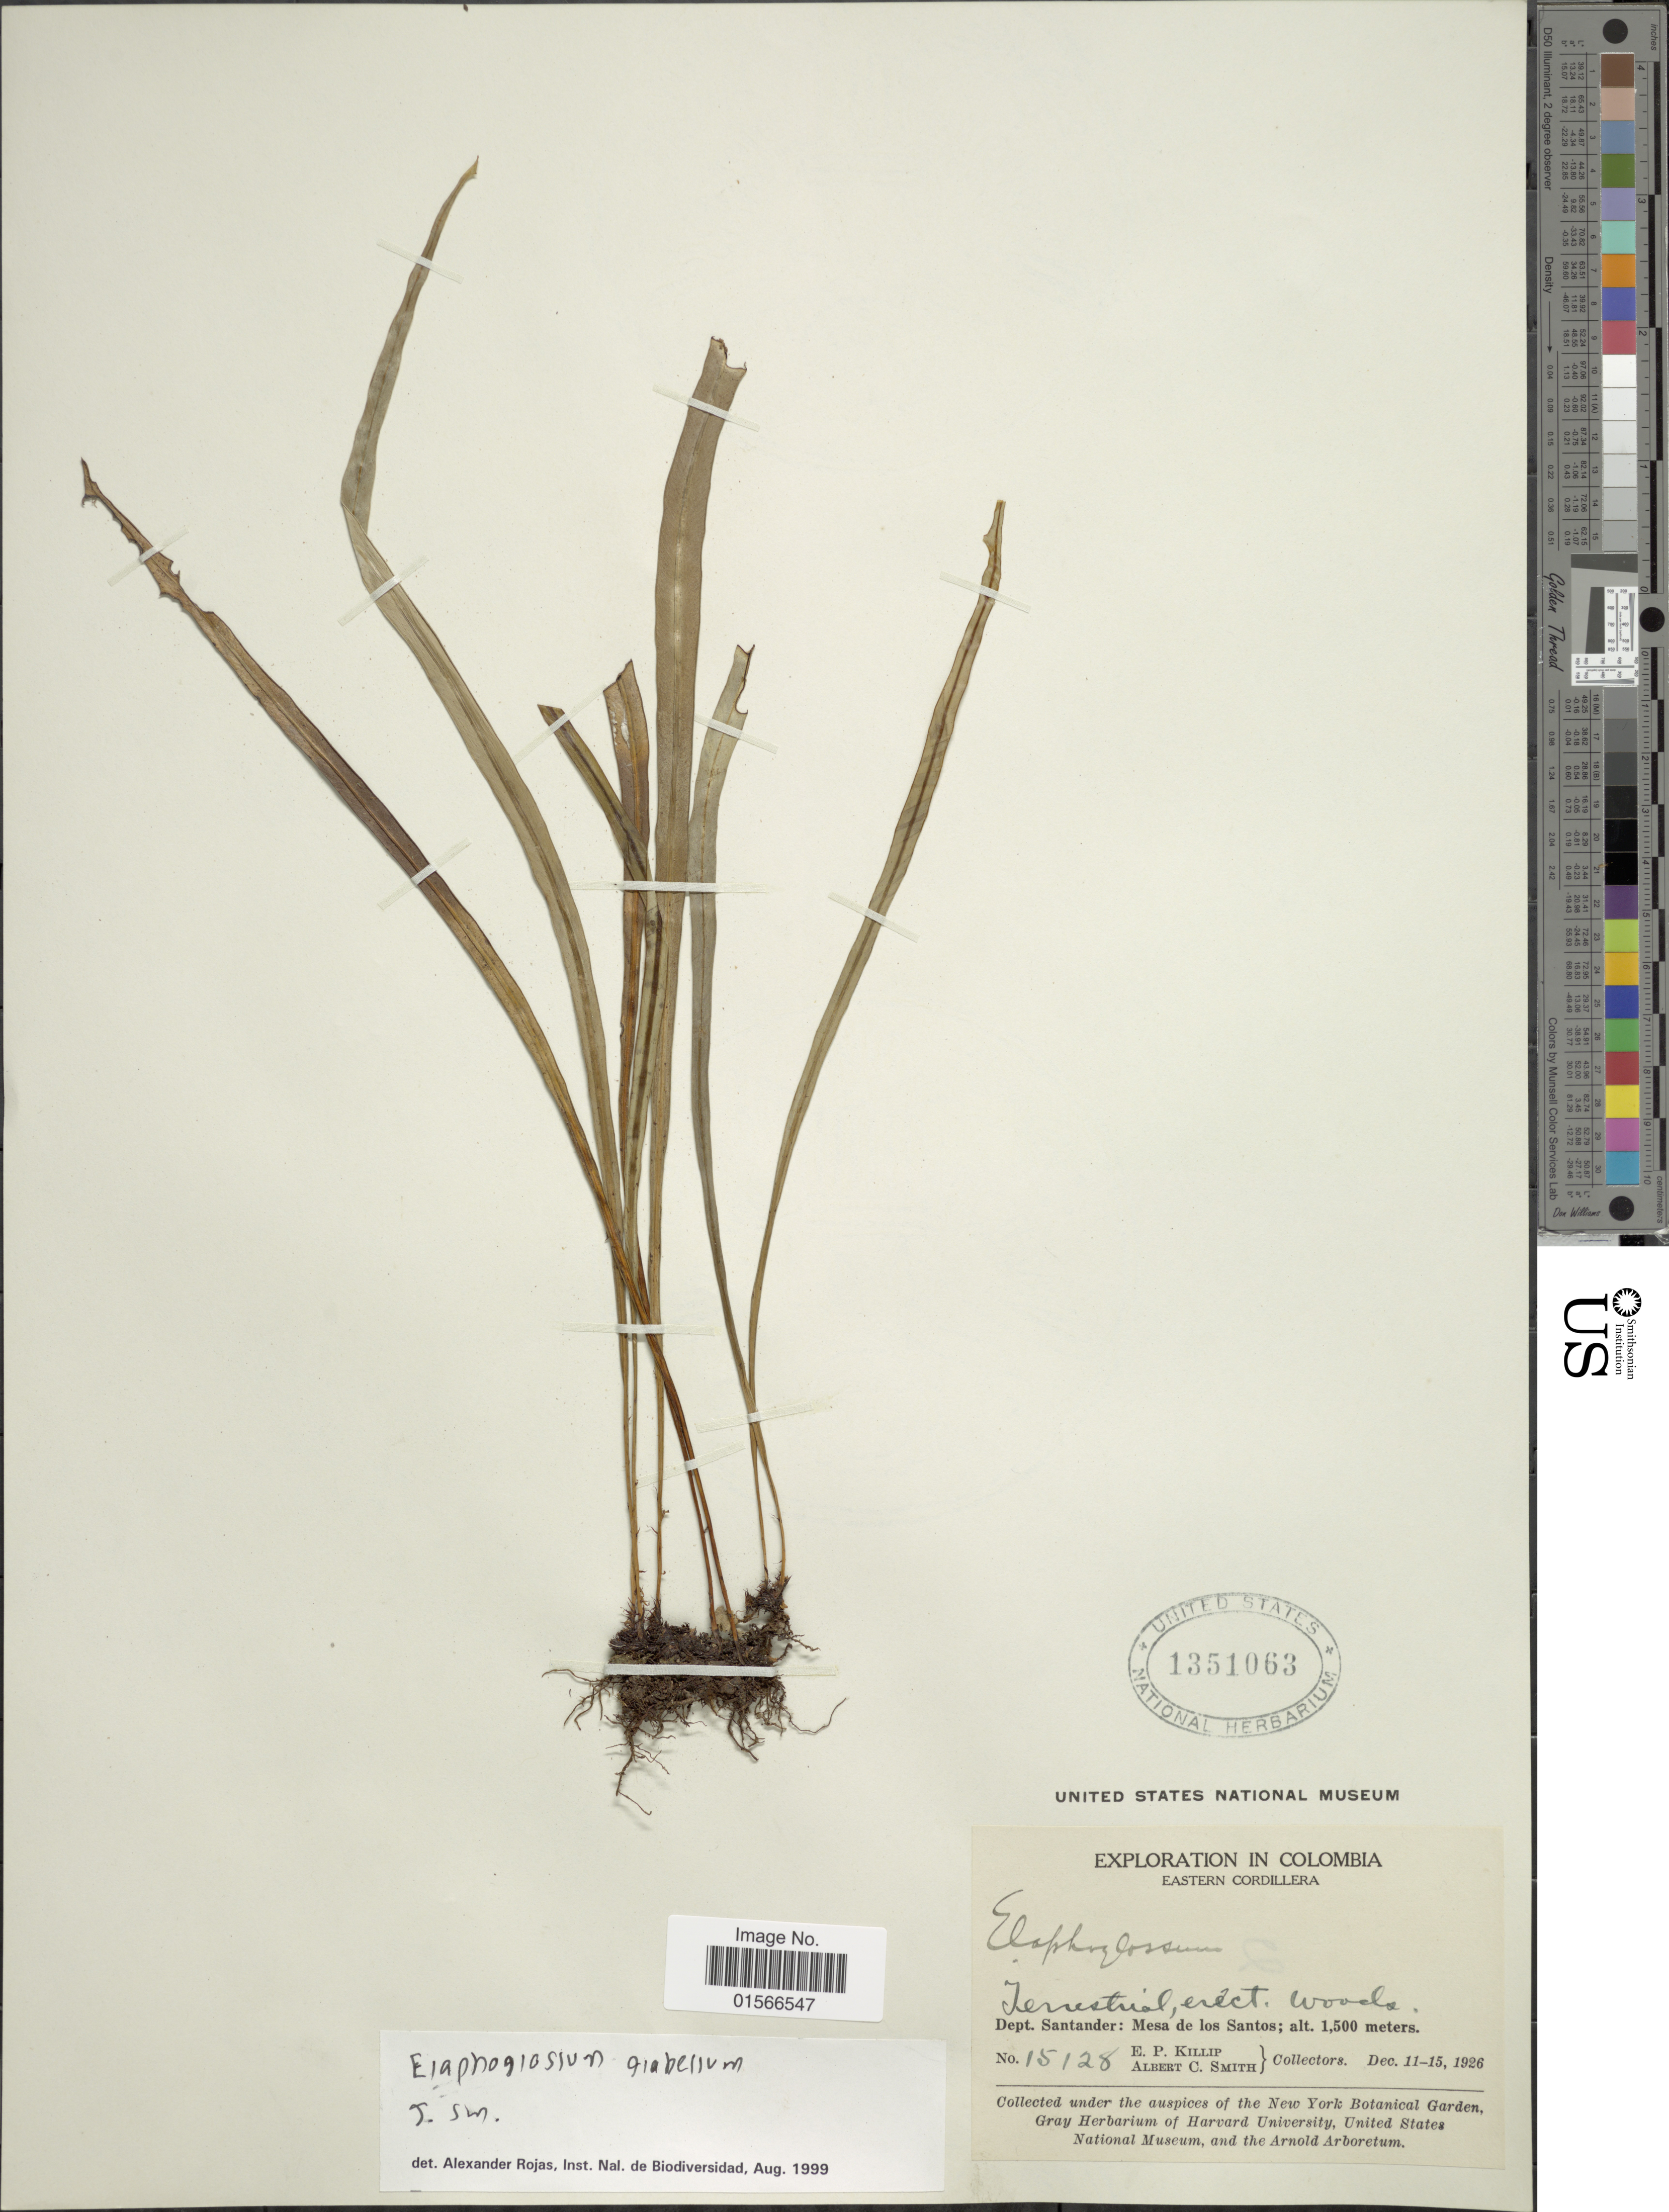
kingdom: Plantae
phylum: Tracheophyta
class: Polypodiopsida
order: Polypodiales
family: Dryopteridaceae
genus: Elaphoglossum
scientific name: Elaphoglossum glabellum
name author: J. Sm.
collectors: E. P. Killip & A. C. Smith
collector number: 15128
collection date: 1926-12-11/1926-12-15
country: Colombia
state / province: Santander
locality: Eastern Cordillera, Dept. Santander: Mesa de los Santos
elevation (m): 1500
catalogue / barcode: US 1351063